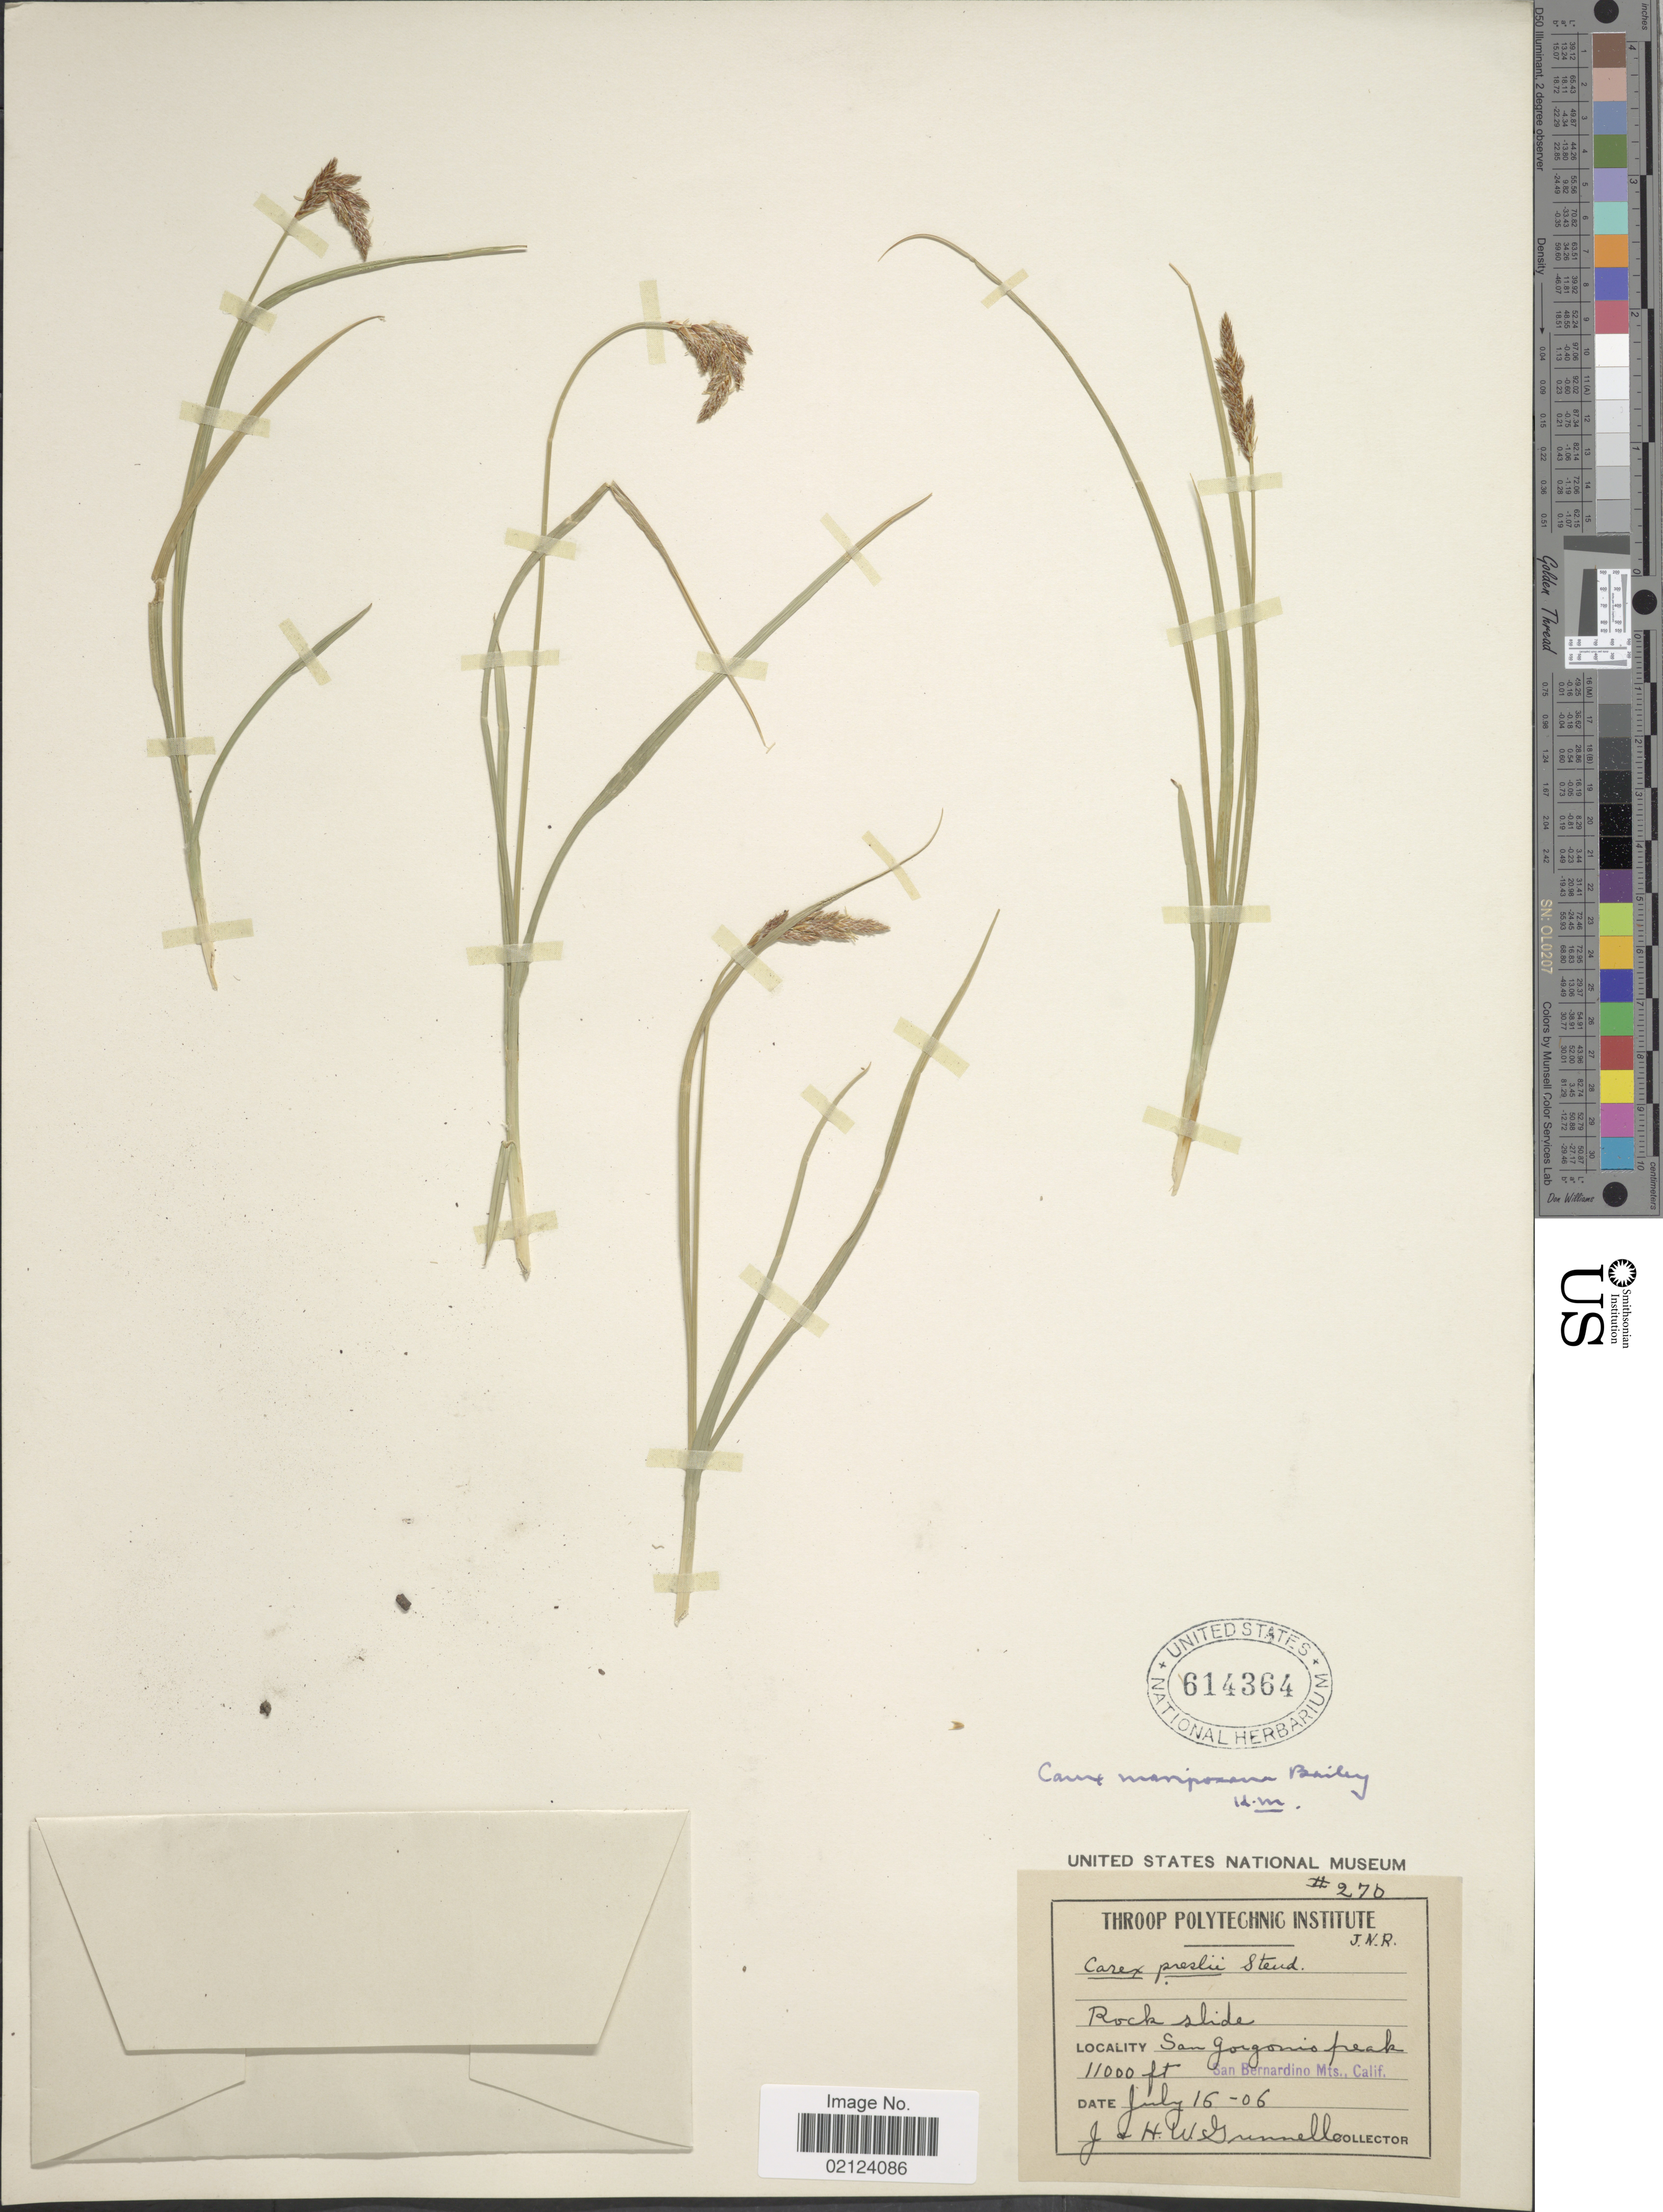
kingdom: Plantae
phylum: Tracheophyta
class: Liliopsida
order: Poales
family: Cyperaceae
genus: Carex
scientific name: Carex mariposana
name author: L.H. Bailey ex Mack.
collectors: J. Grinnel & H. Grinnell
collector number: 270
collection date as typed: Transcribed d/m/y: 16/7/6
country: United States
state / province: California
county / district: San Bernardino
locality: San Gorgonio peak, San Bernardino Mts.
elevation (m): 3353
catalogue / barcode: US 614364